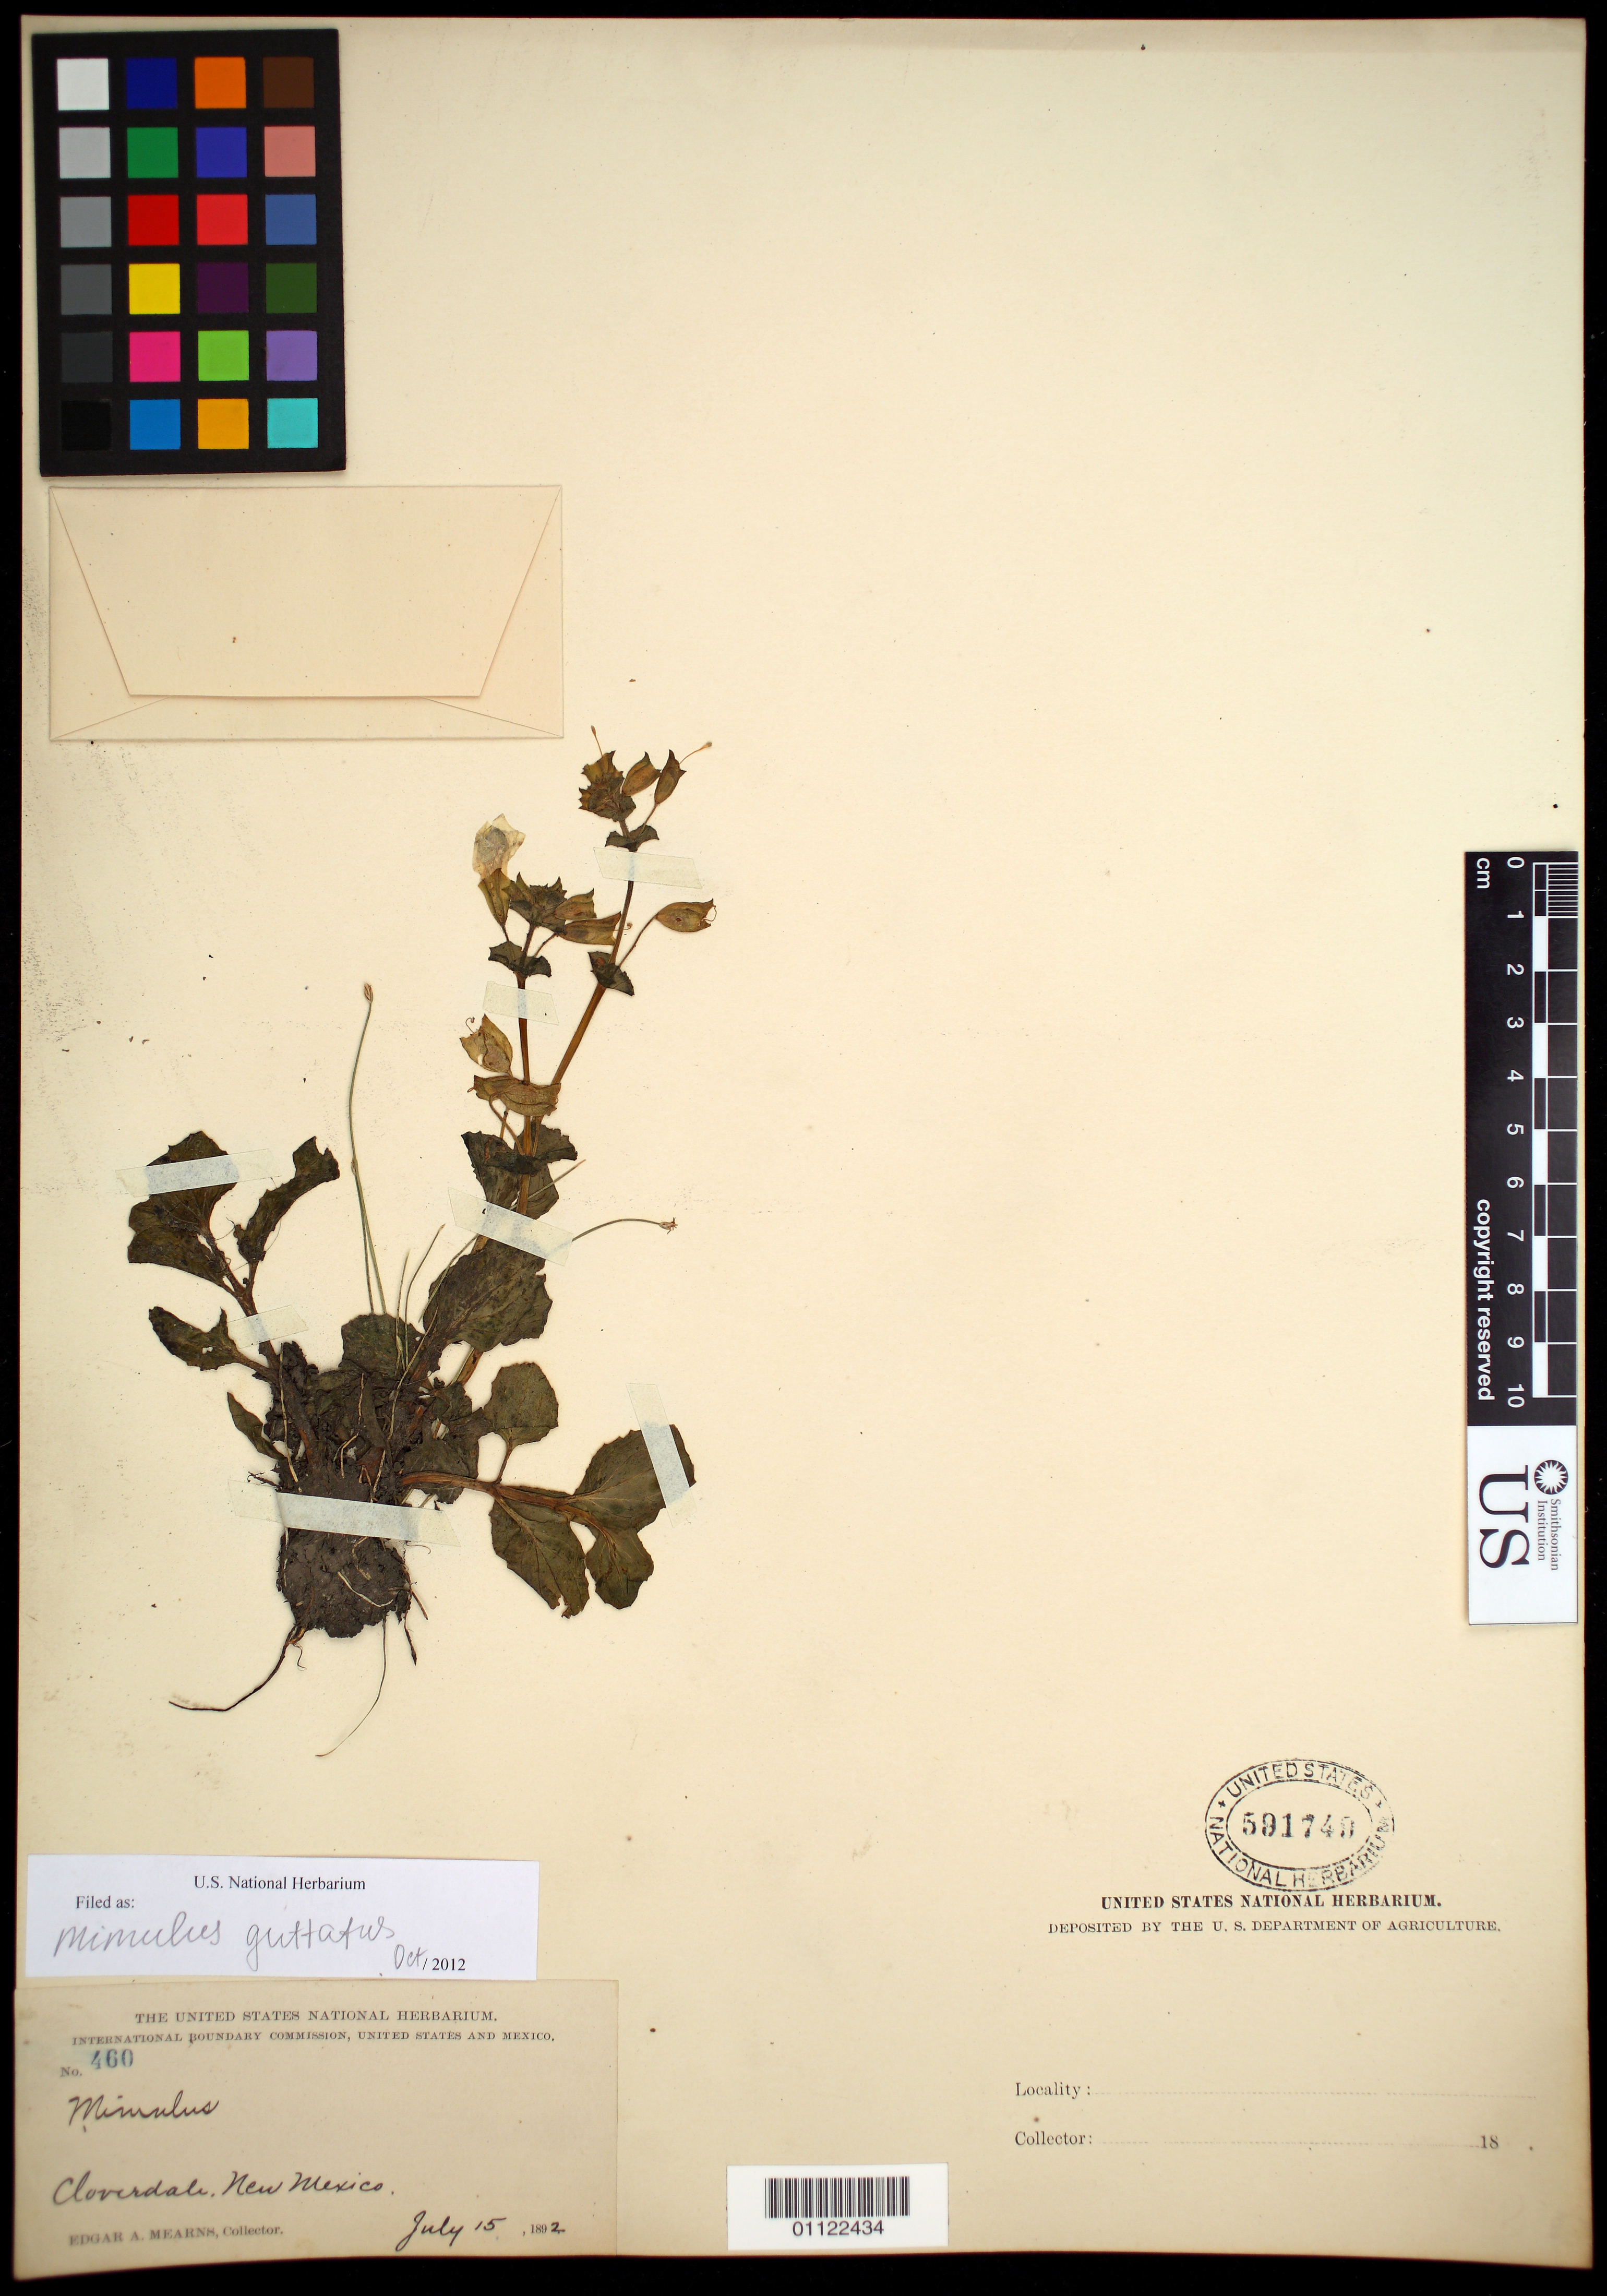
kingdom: Plantae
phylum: Tracheophyta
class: Magnoliopsida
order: Lamiales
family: Phrymaceae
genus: Mimulus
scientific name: Mimulus guttatus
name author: DC.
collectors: E. A. Mearns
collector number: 460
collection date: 1892-07-15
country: United States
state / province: New Mexico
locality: Cloverdale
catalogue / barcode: US 591740